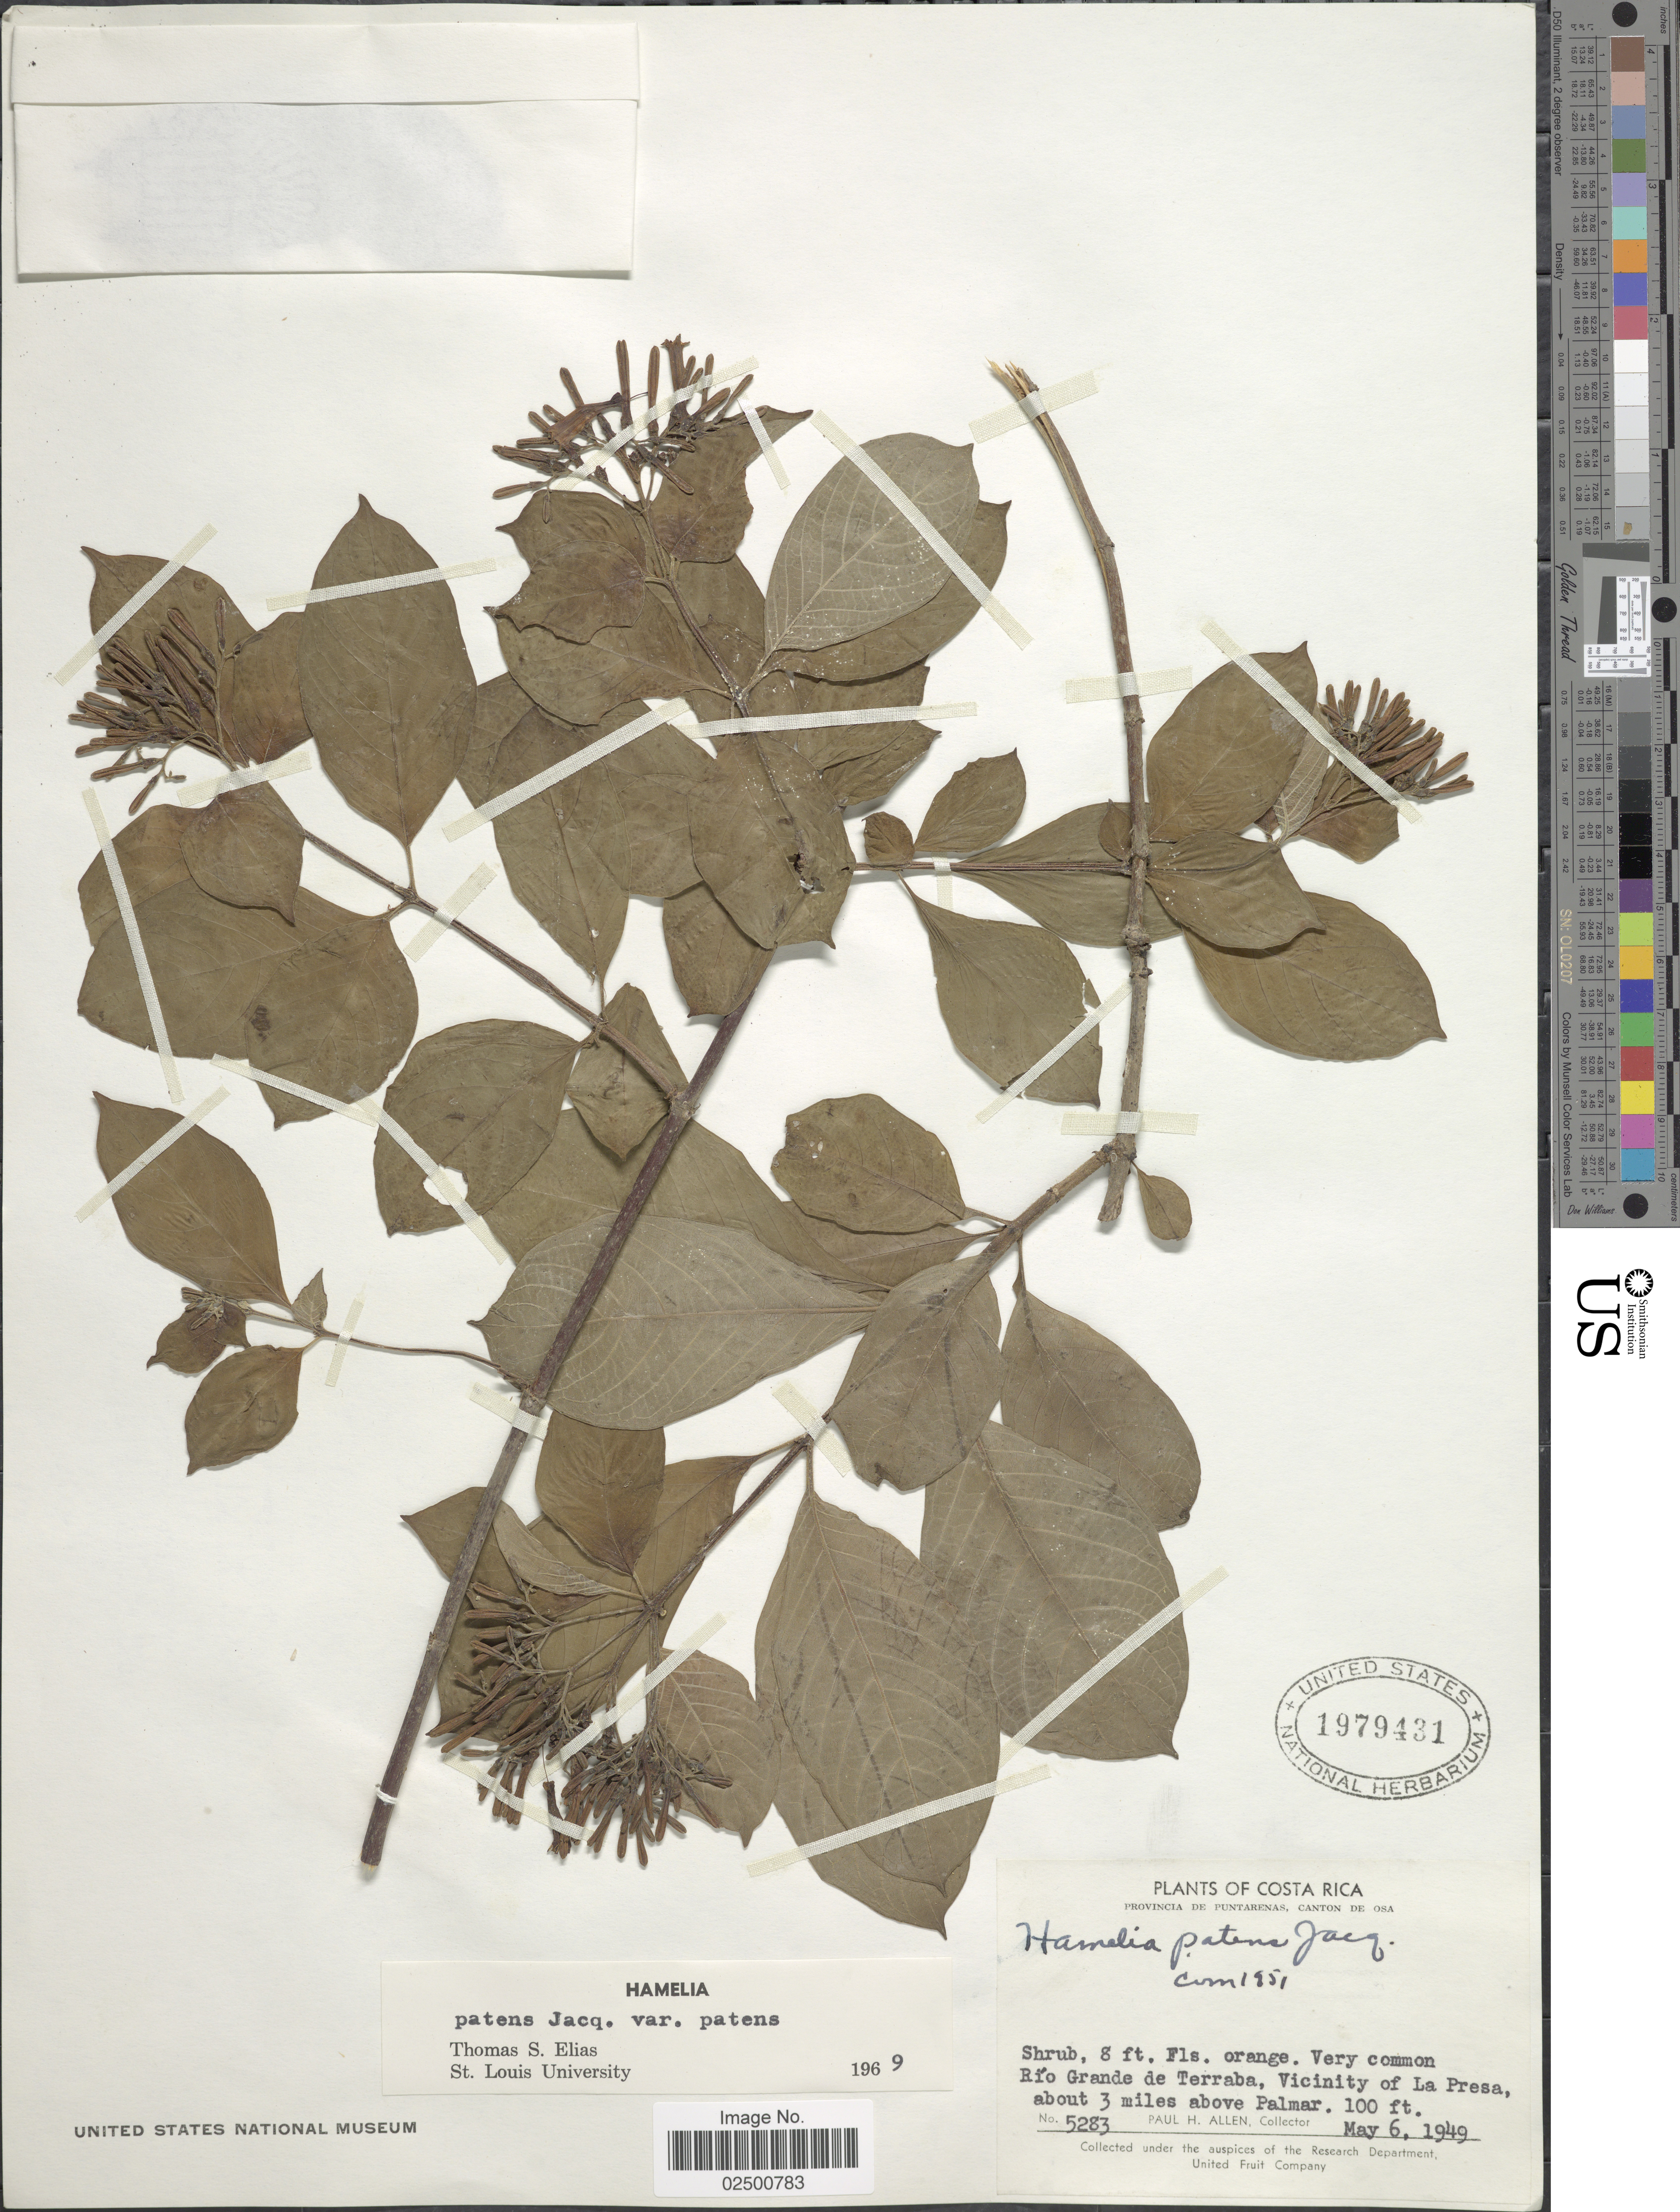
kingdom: Plantae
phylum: Tracheophyta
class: Magnoliopsida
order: Gentianales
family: Rubiaceae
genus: Hamelia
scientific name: Hamelia patens var. patens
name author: Jacq.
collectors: P. H. Allen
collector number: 5283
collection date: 1949-05-06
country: Costa Rica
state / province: Puntarenas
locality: Provincia de Puntarenas, Canton de Osa. Rio Grande de Terraba, Vicinity of La Presa, about 3 miles above Palmar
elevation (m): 30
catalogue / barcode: US 1979431